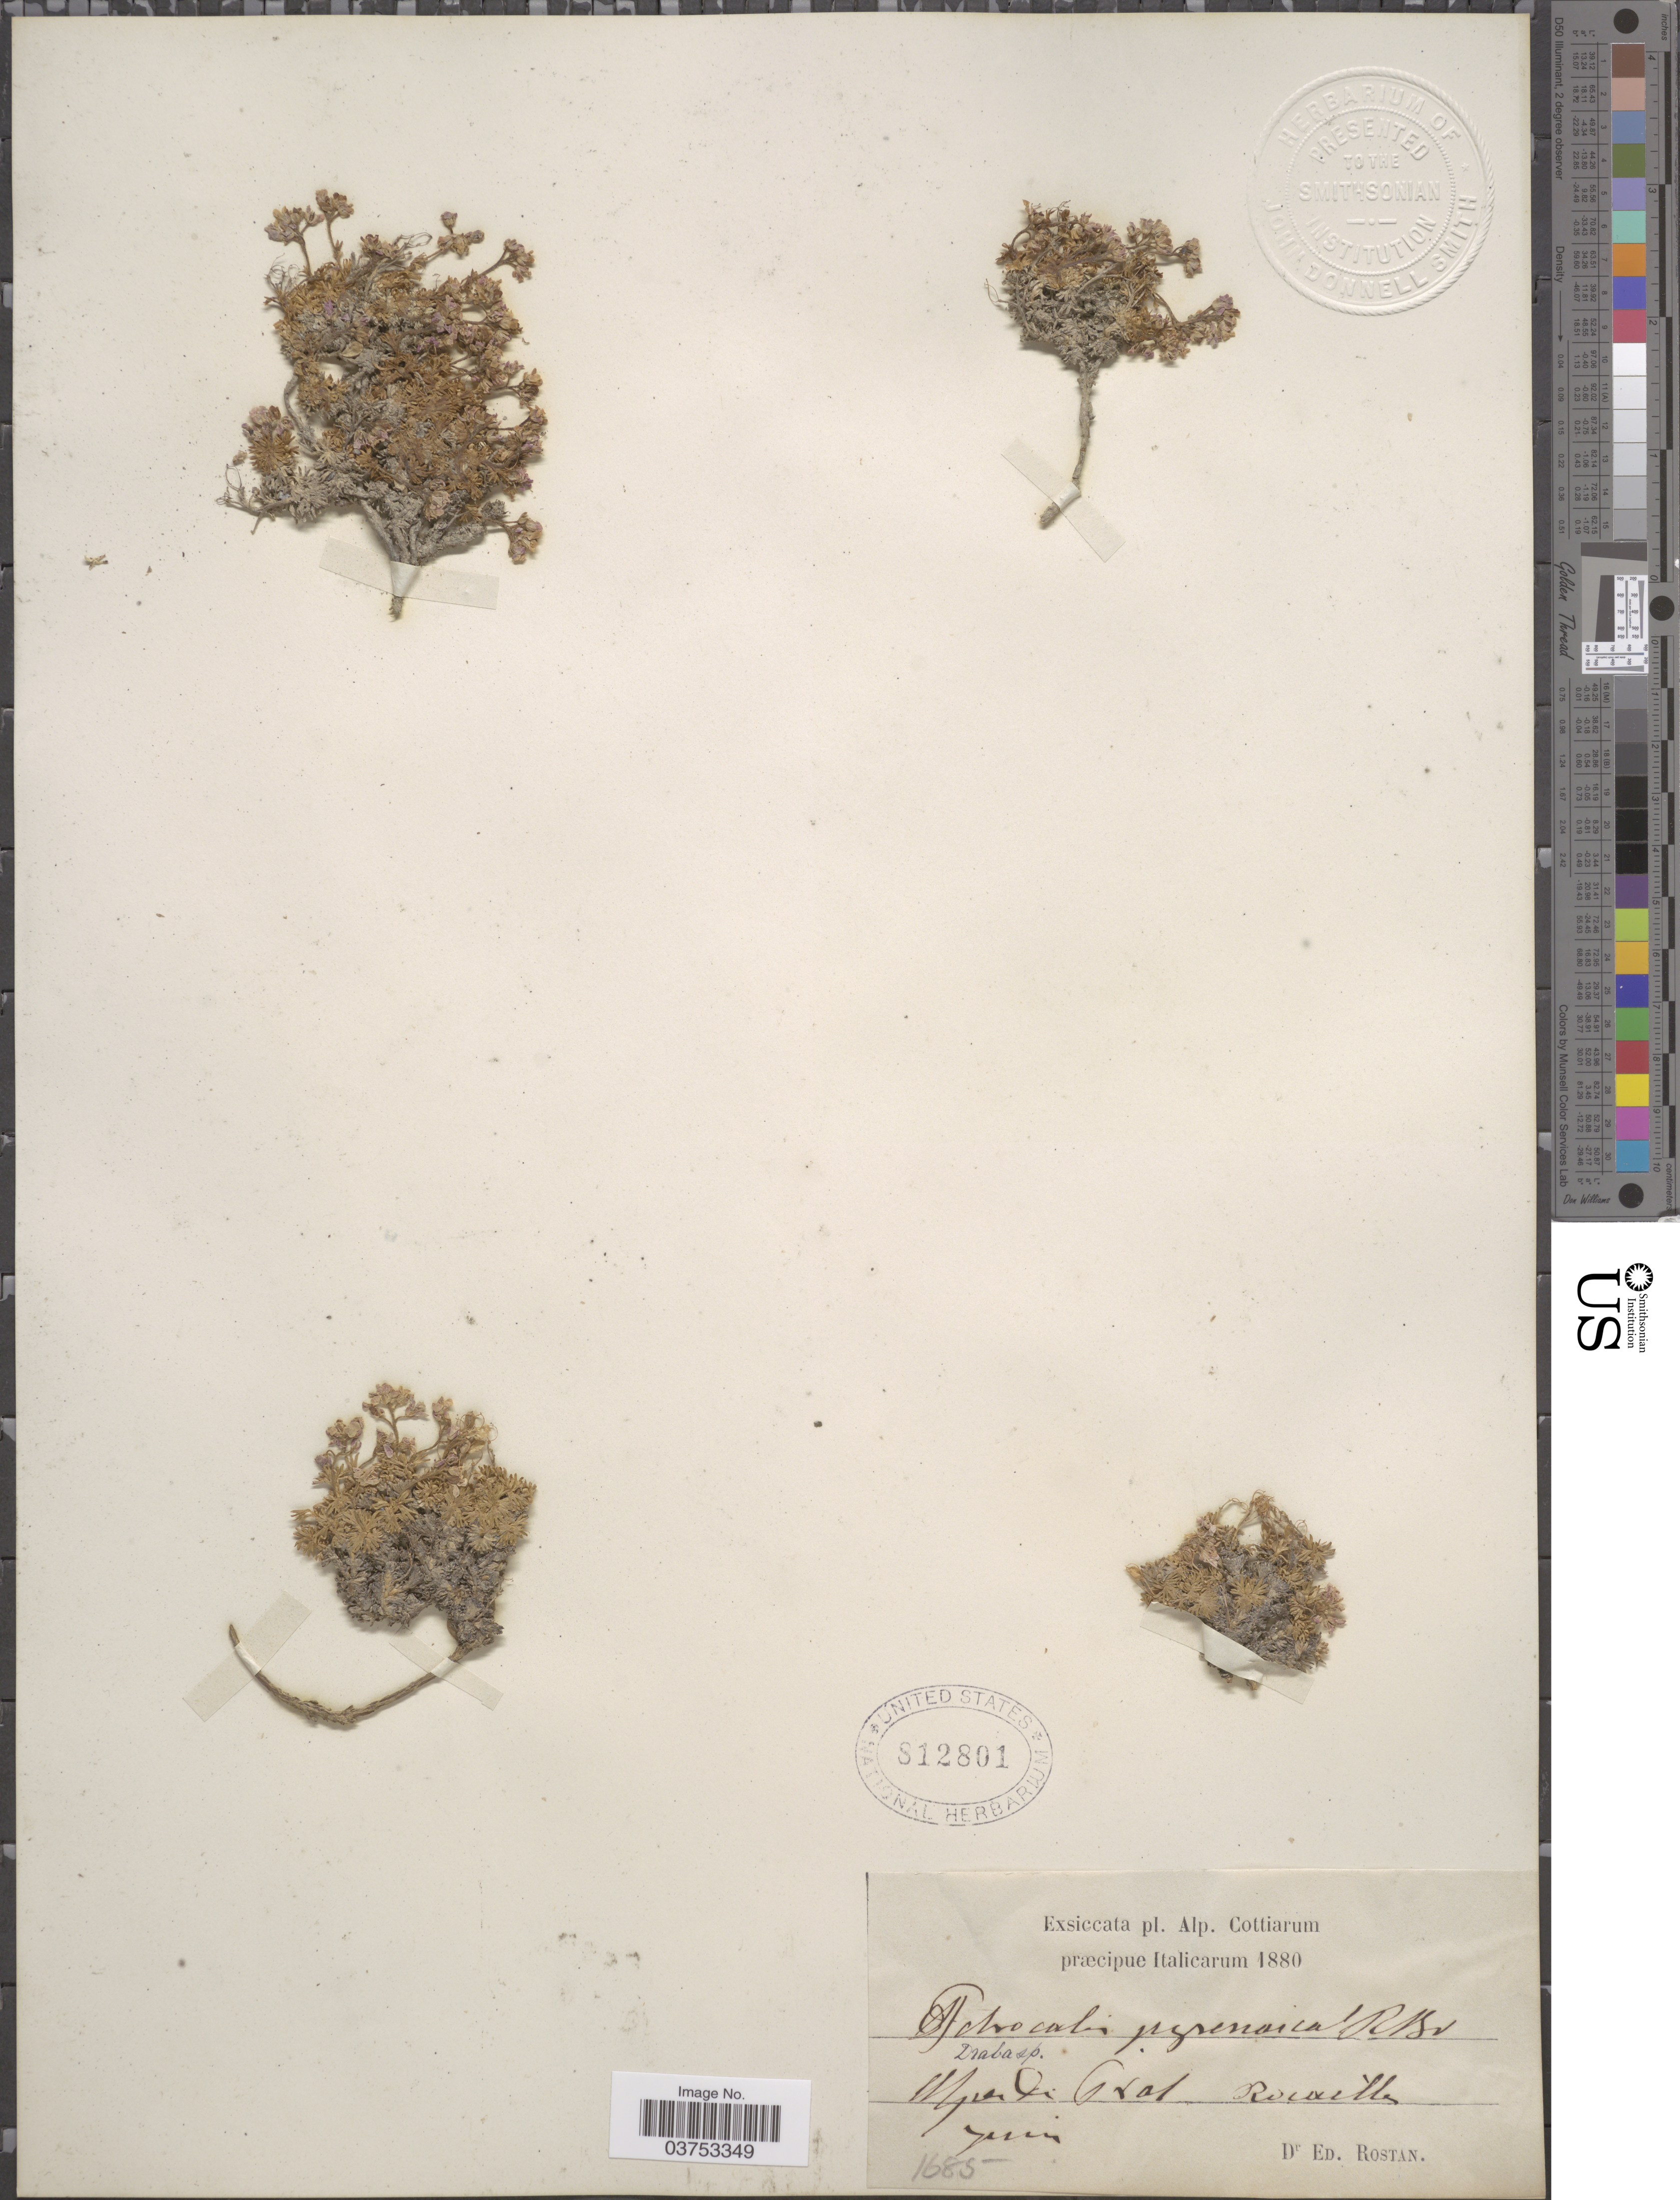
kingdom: Plantae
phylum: Tracheophyta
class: Magnoliopsida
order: Brassicales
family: Brassicaceae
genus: Draba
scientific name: Draba pyrenaica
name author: L.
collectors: E. Rostan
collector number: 1685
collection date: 1880-06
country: Italy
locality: Alp.Cottiarum præcipue Italicarum. [illegible text].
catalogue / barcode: US 812801